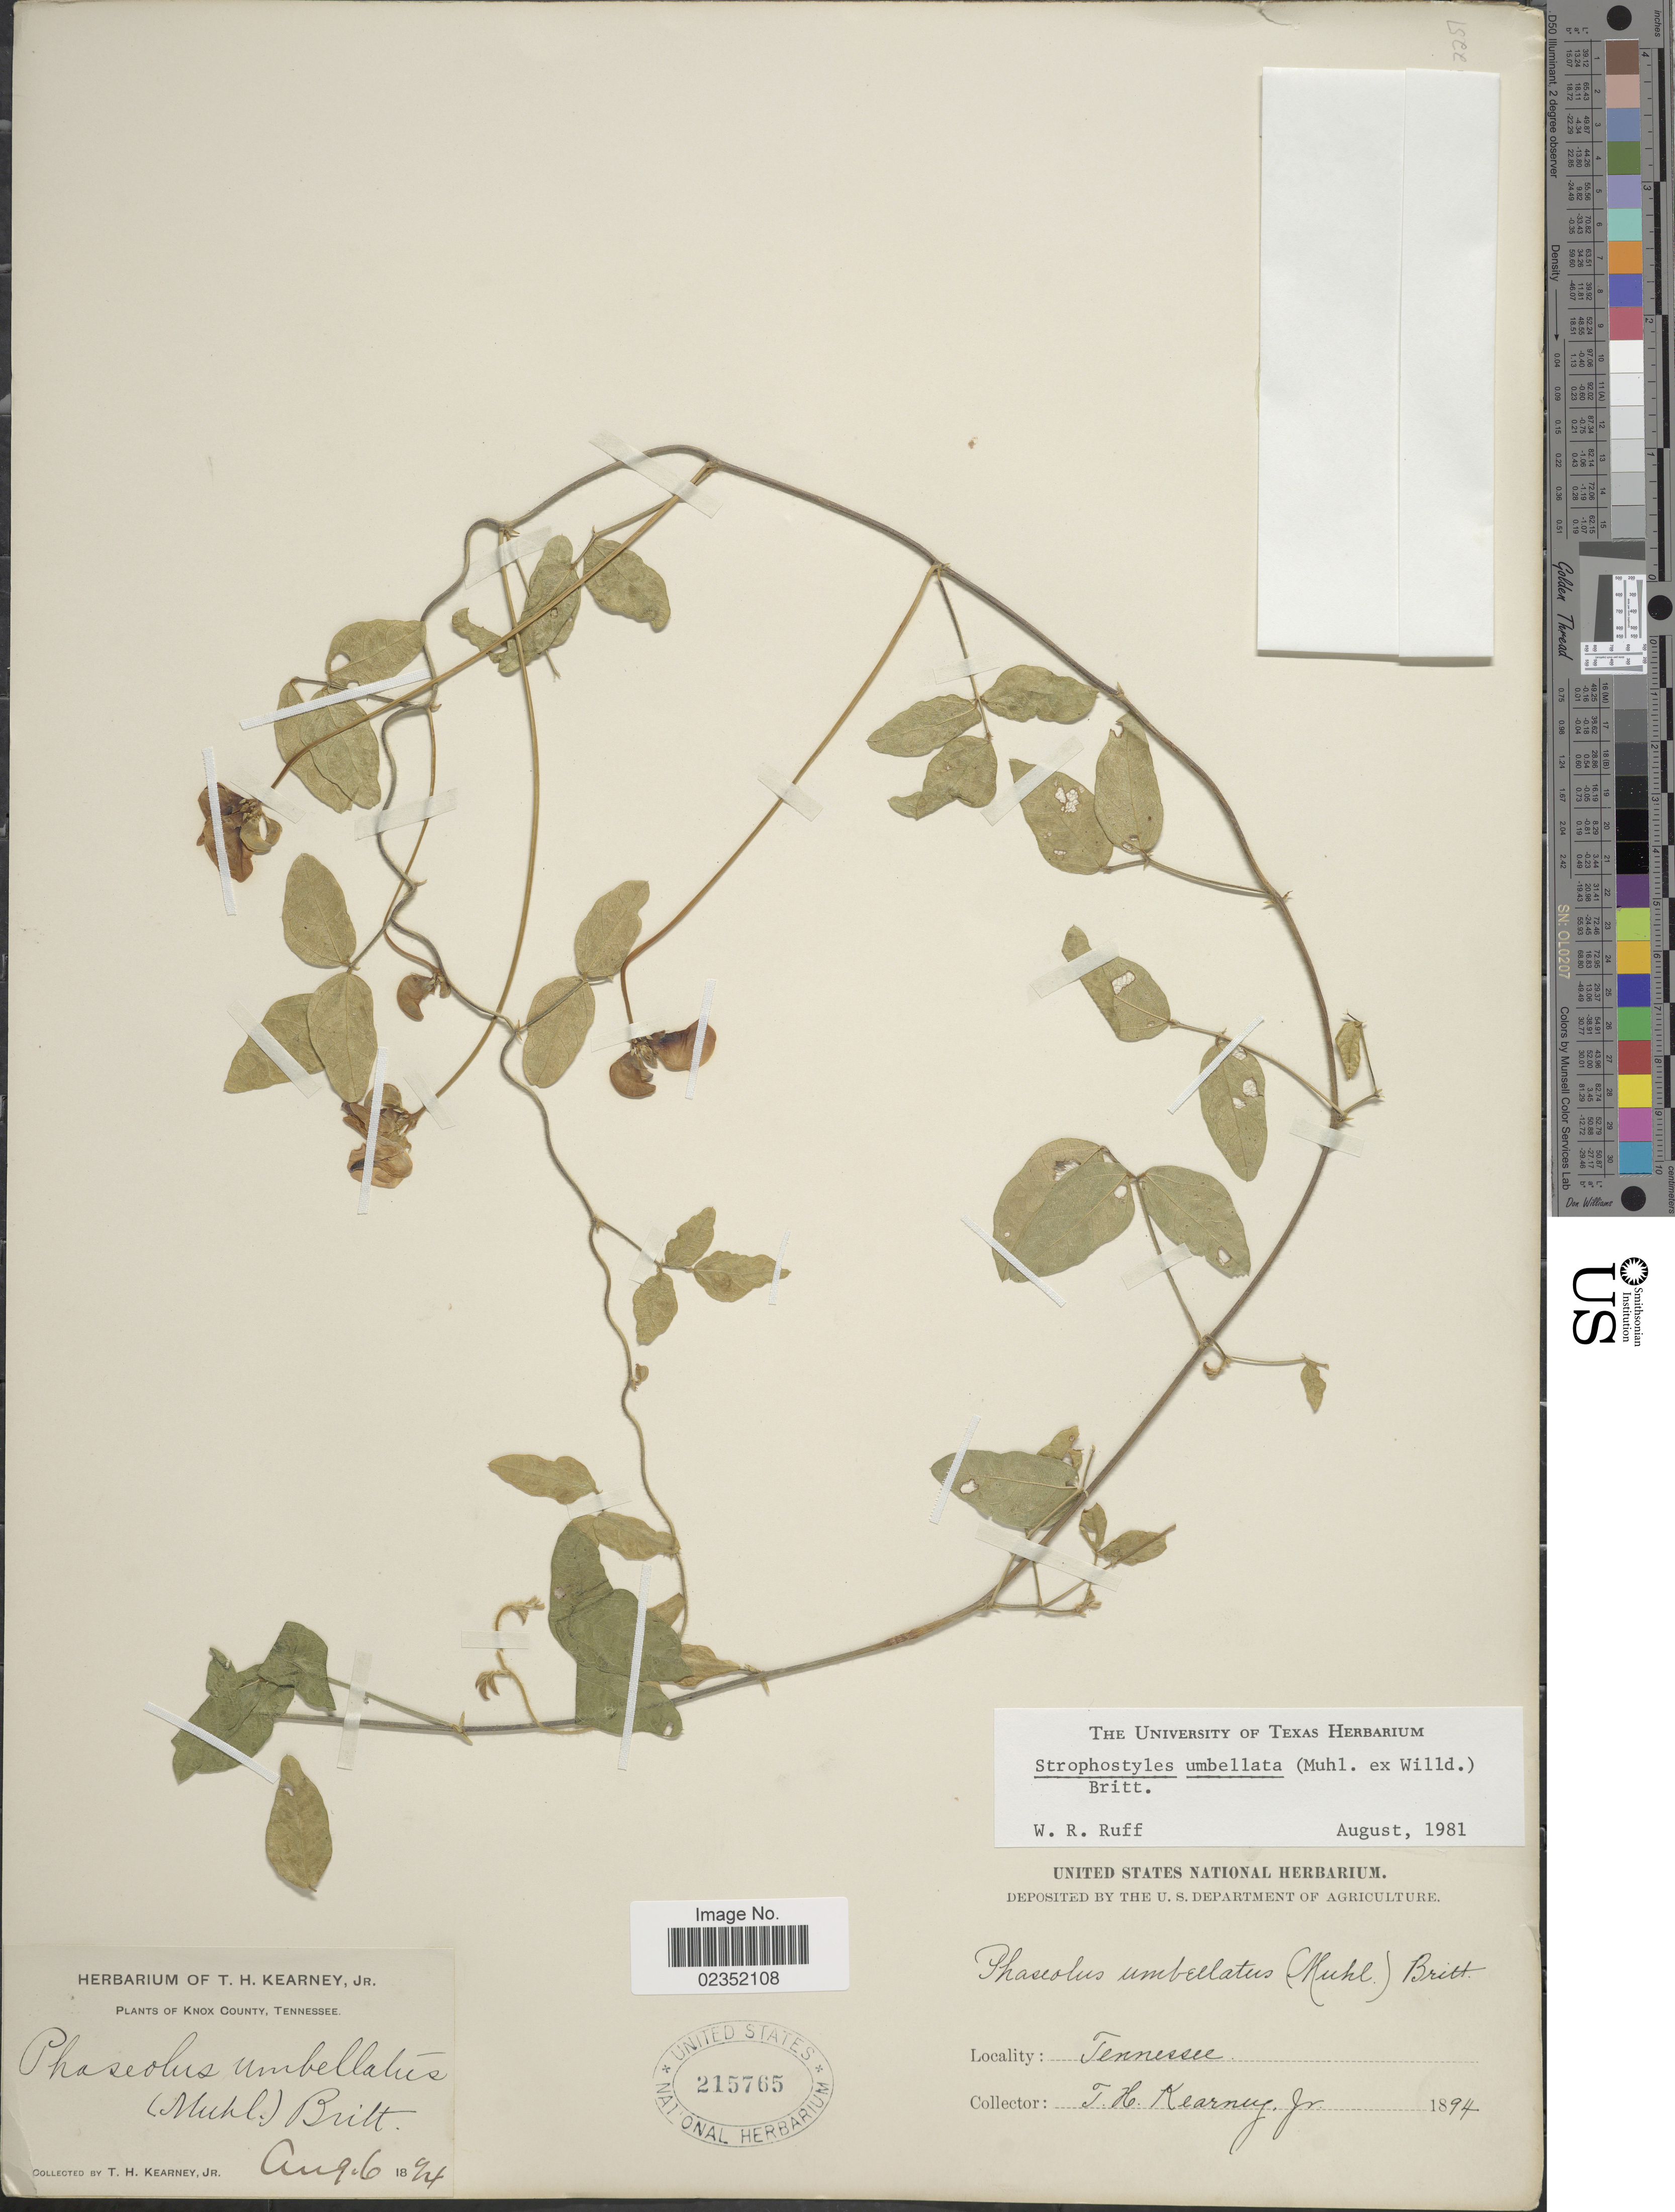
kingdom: Plantae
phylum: Tracheophyta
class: Magnoliopsida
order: Fabales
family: Fabaceae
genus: Strophostyles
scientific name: Strophostyles umbellata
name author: (Muhl. ex Willd.) Britton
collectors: T. H. Kearney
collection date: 1894-08-06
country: United States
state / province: Tennessee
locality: Knox County.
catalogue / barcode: US 215765